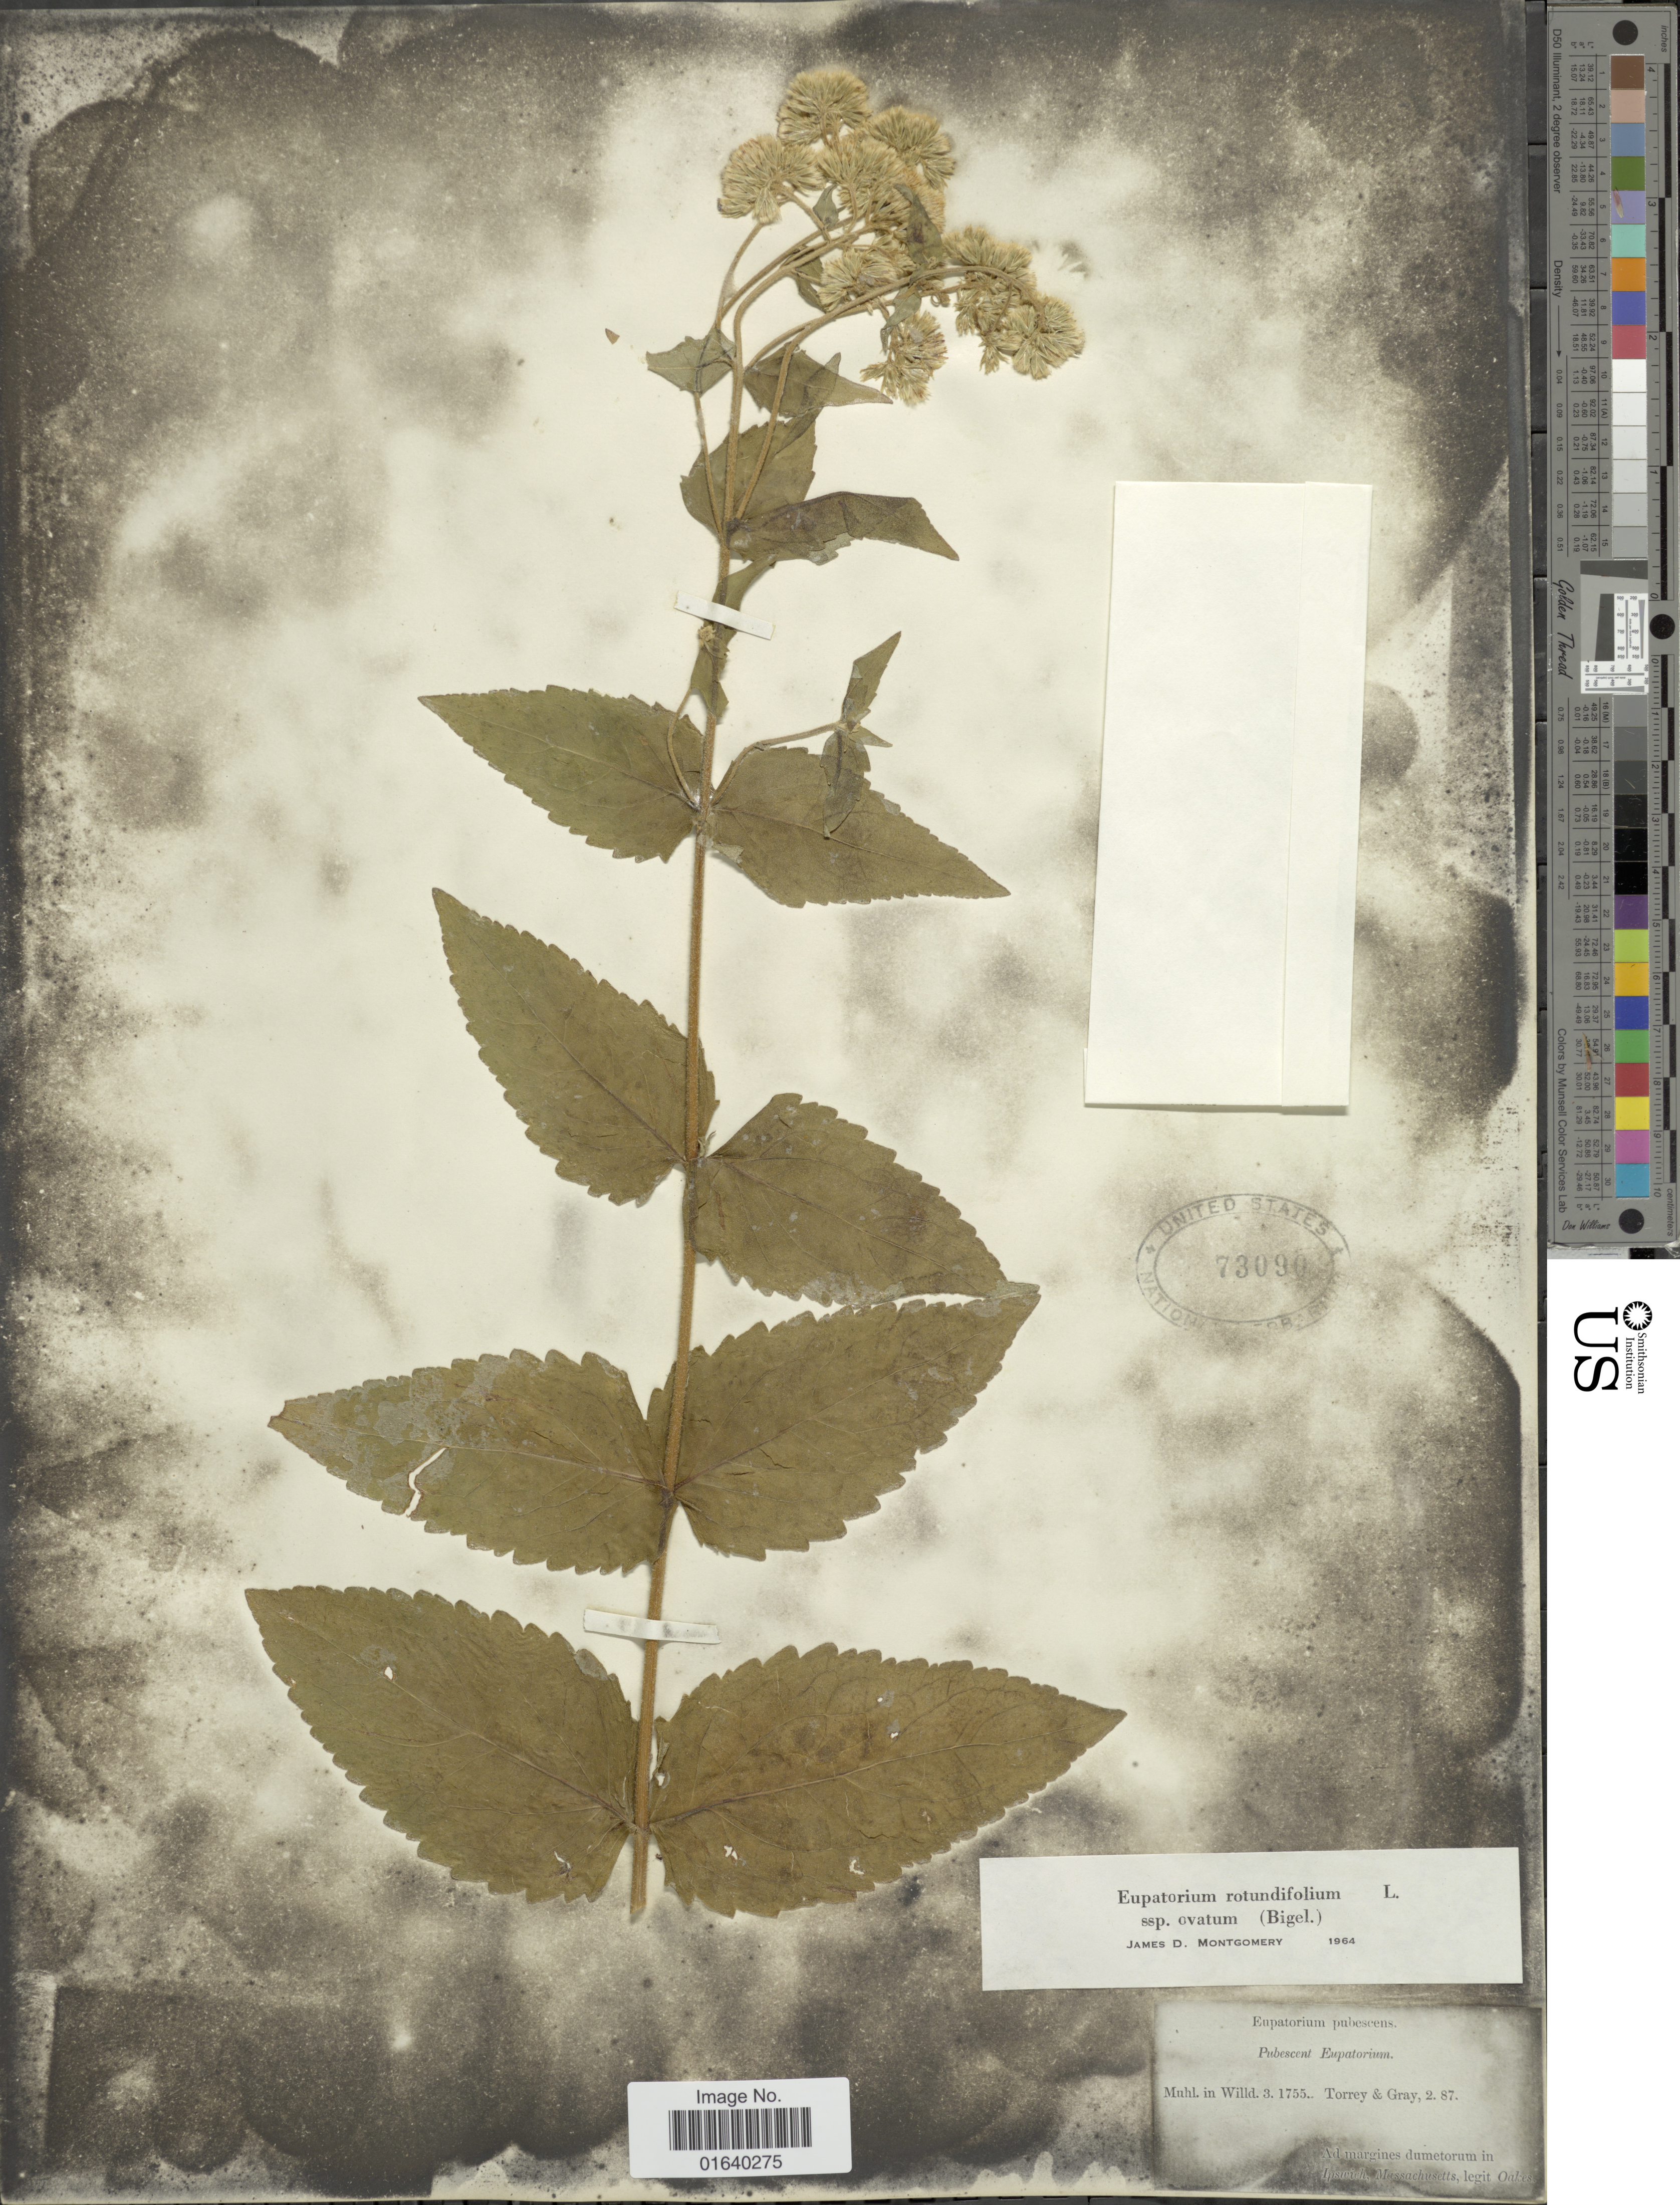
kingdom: Plantae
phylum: Tracheophyta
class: Magnoliopsida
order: Asterales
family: Asteraceae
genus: Eupatorium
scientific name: Eupatorium rotundifolium var. ovatum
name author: (Bigelow) J.D. Montgom. & Fairbrothers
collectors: -. Oakes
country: United States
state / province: Massachusetts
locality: Ad margines dumetorum in Ipswich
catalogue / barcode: US 73090